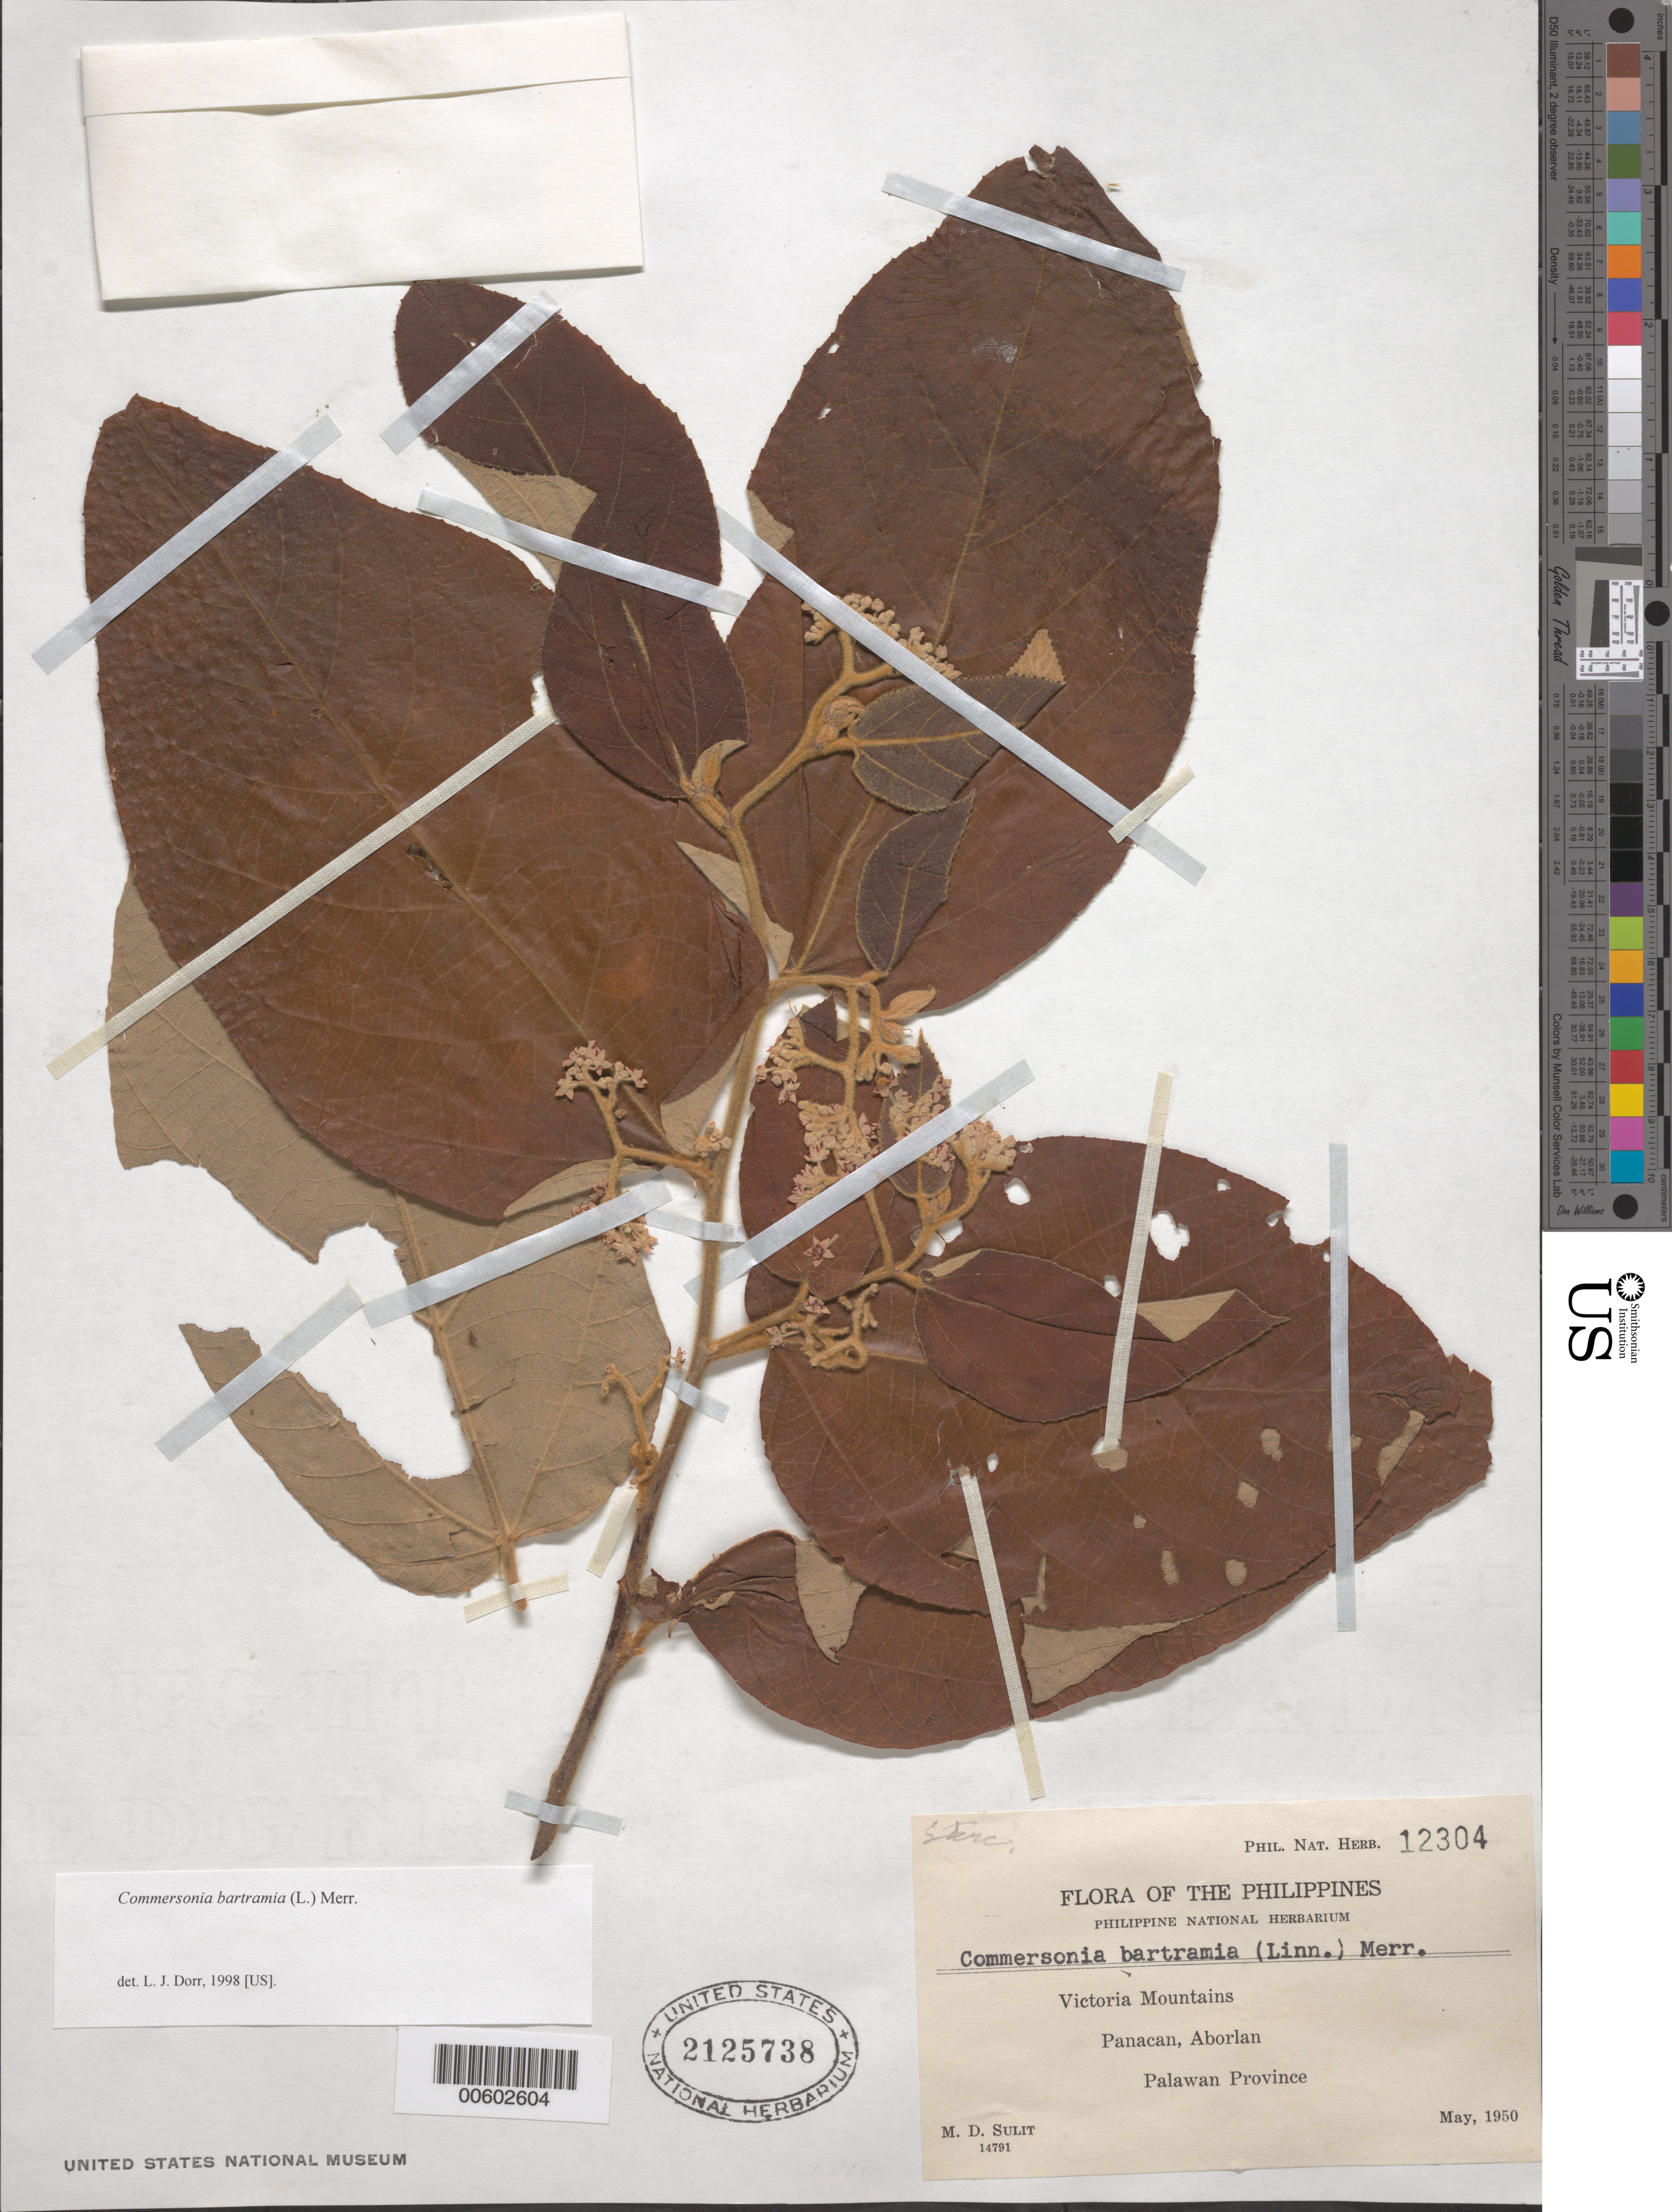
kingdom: Plantae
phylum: Tracheophyta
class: Magnoliopsida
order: Malvales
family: Malvaceae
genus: Commersonia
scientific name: Commersonia bartramia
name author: (L.) Merr.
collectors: M. Sulit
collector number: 12304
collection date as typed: May 1950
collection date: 1950-05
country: Philippines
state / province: Mimaropa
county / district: Palawan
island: Palawan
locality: Victoria Mountains, Panacan, Arborlan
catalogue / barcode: US 2125738